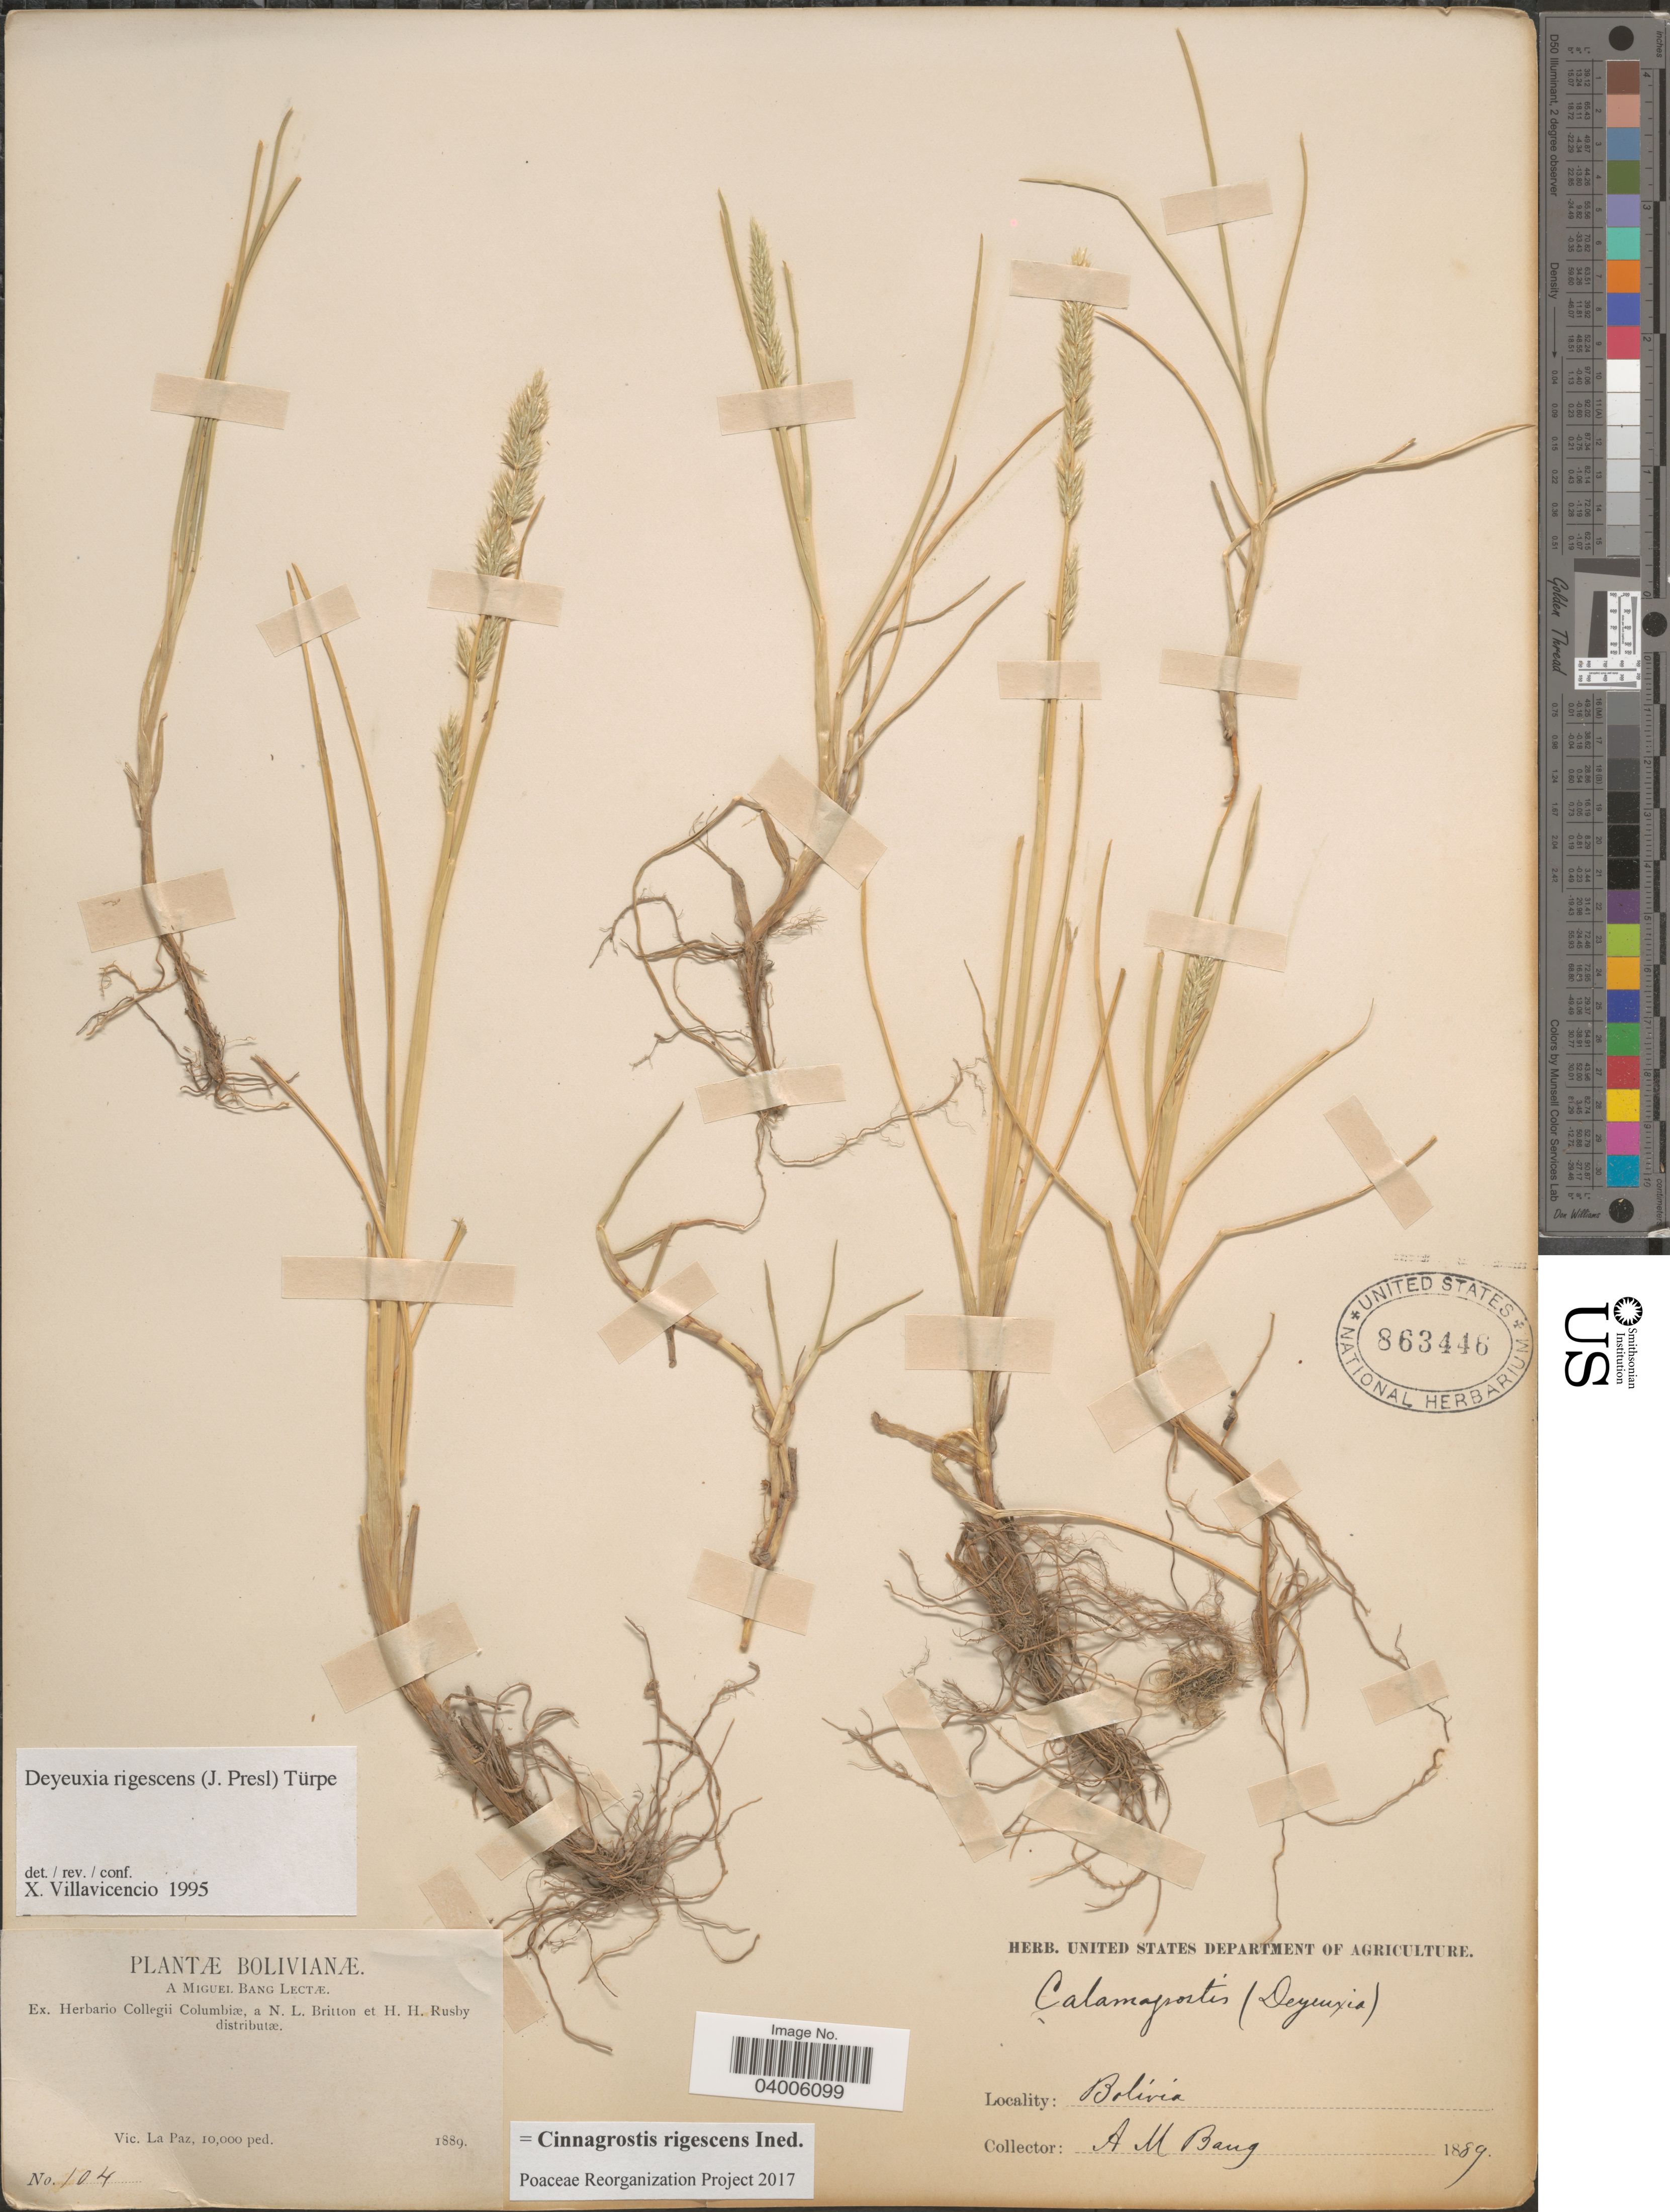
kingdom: Plantae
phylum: Tracheophyta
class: Liliopsida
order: Poales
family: Poaceae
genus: Cinnagrostis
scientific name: Cinnagrostis rigescens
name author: (J. Presl) P.M. Peterson et al.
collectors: M. Bang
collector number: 104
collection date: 1889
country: Bolivia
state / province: La Paz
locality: Vic. La Paz.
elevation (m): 3048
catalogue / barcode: US 863446